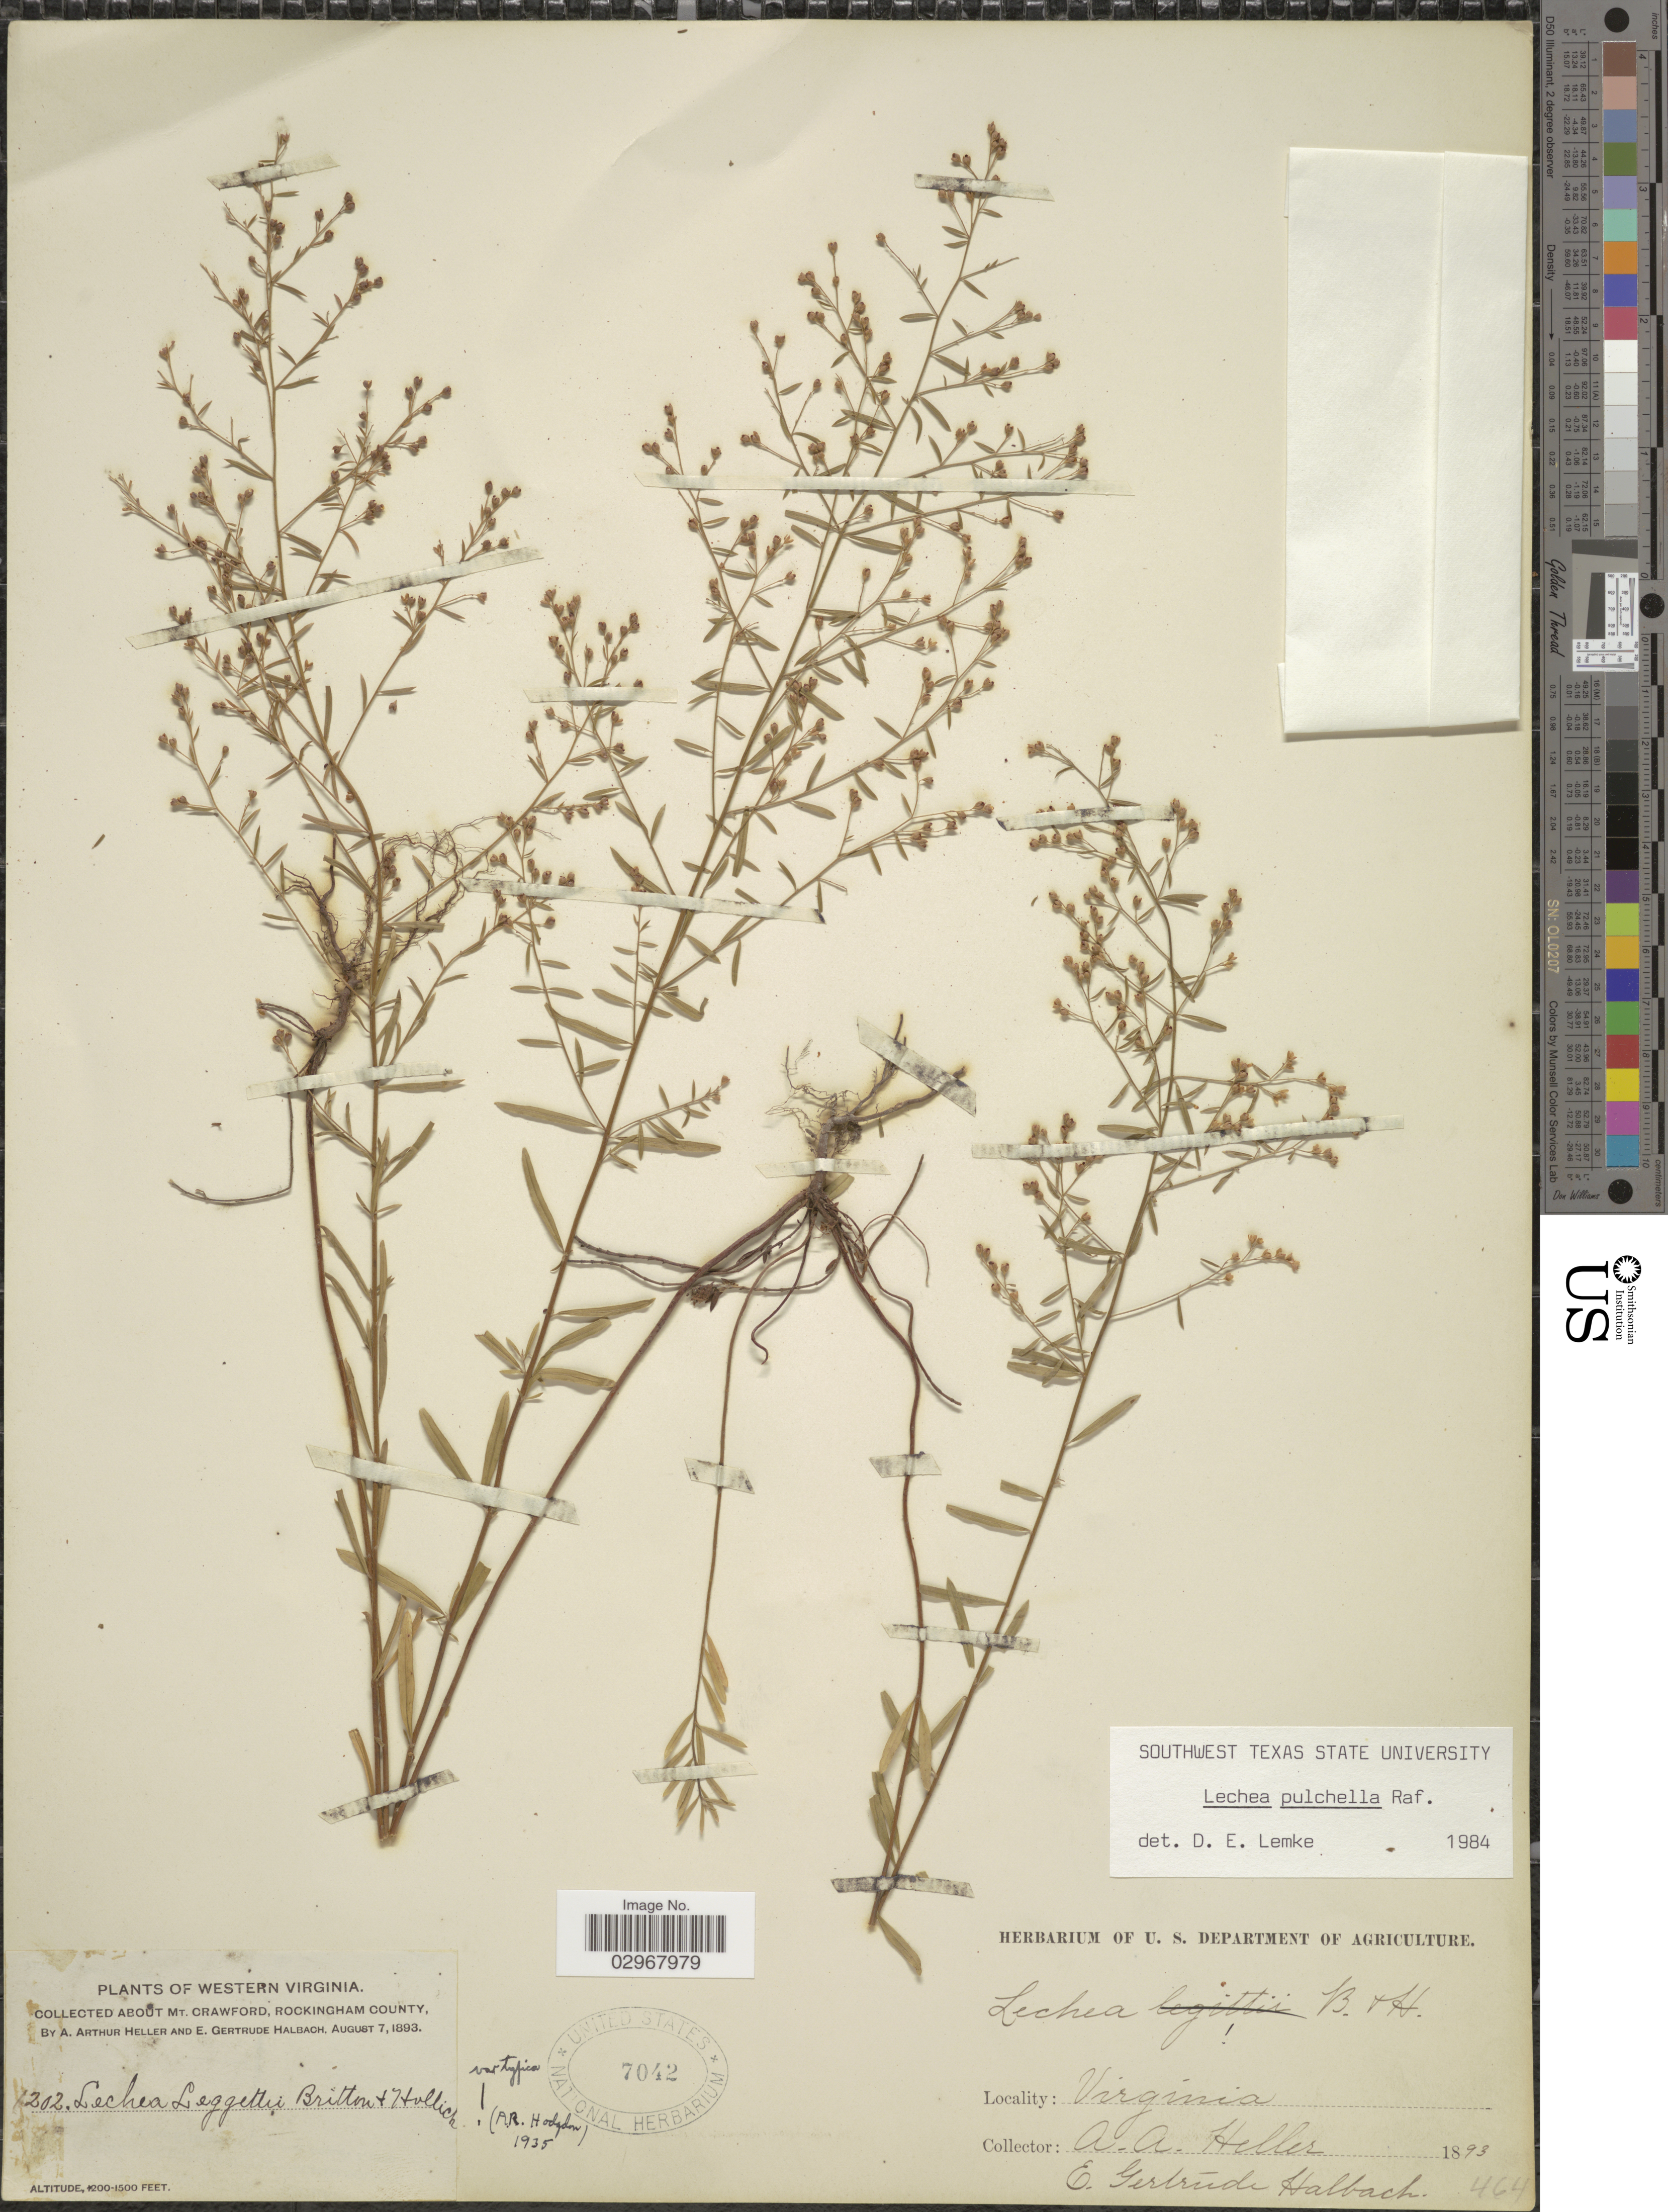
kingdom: Plantae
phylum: Tracheophyta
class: Magnoliopsida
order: Malvales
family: Cistaceae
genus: Lechea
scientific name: Lechea pulchella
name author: Raf.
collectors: A. A. Heller & E. G. Halbach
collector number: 1202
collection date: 1893-08-07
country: United States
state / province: Virginia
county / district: Rockingham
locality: Western Virginia. About Mt. Crawford, Rockingham County.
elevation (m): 366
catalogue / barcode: US 7042